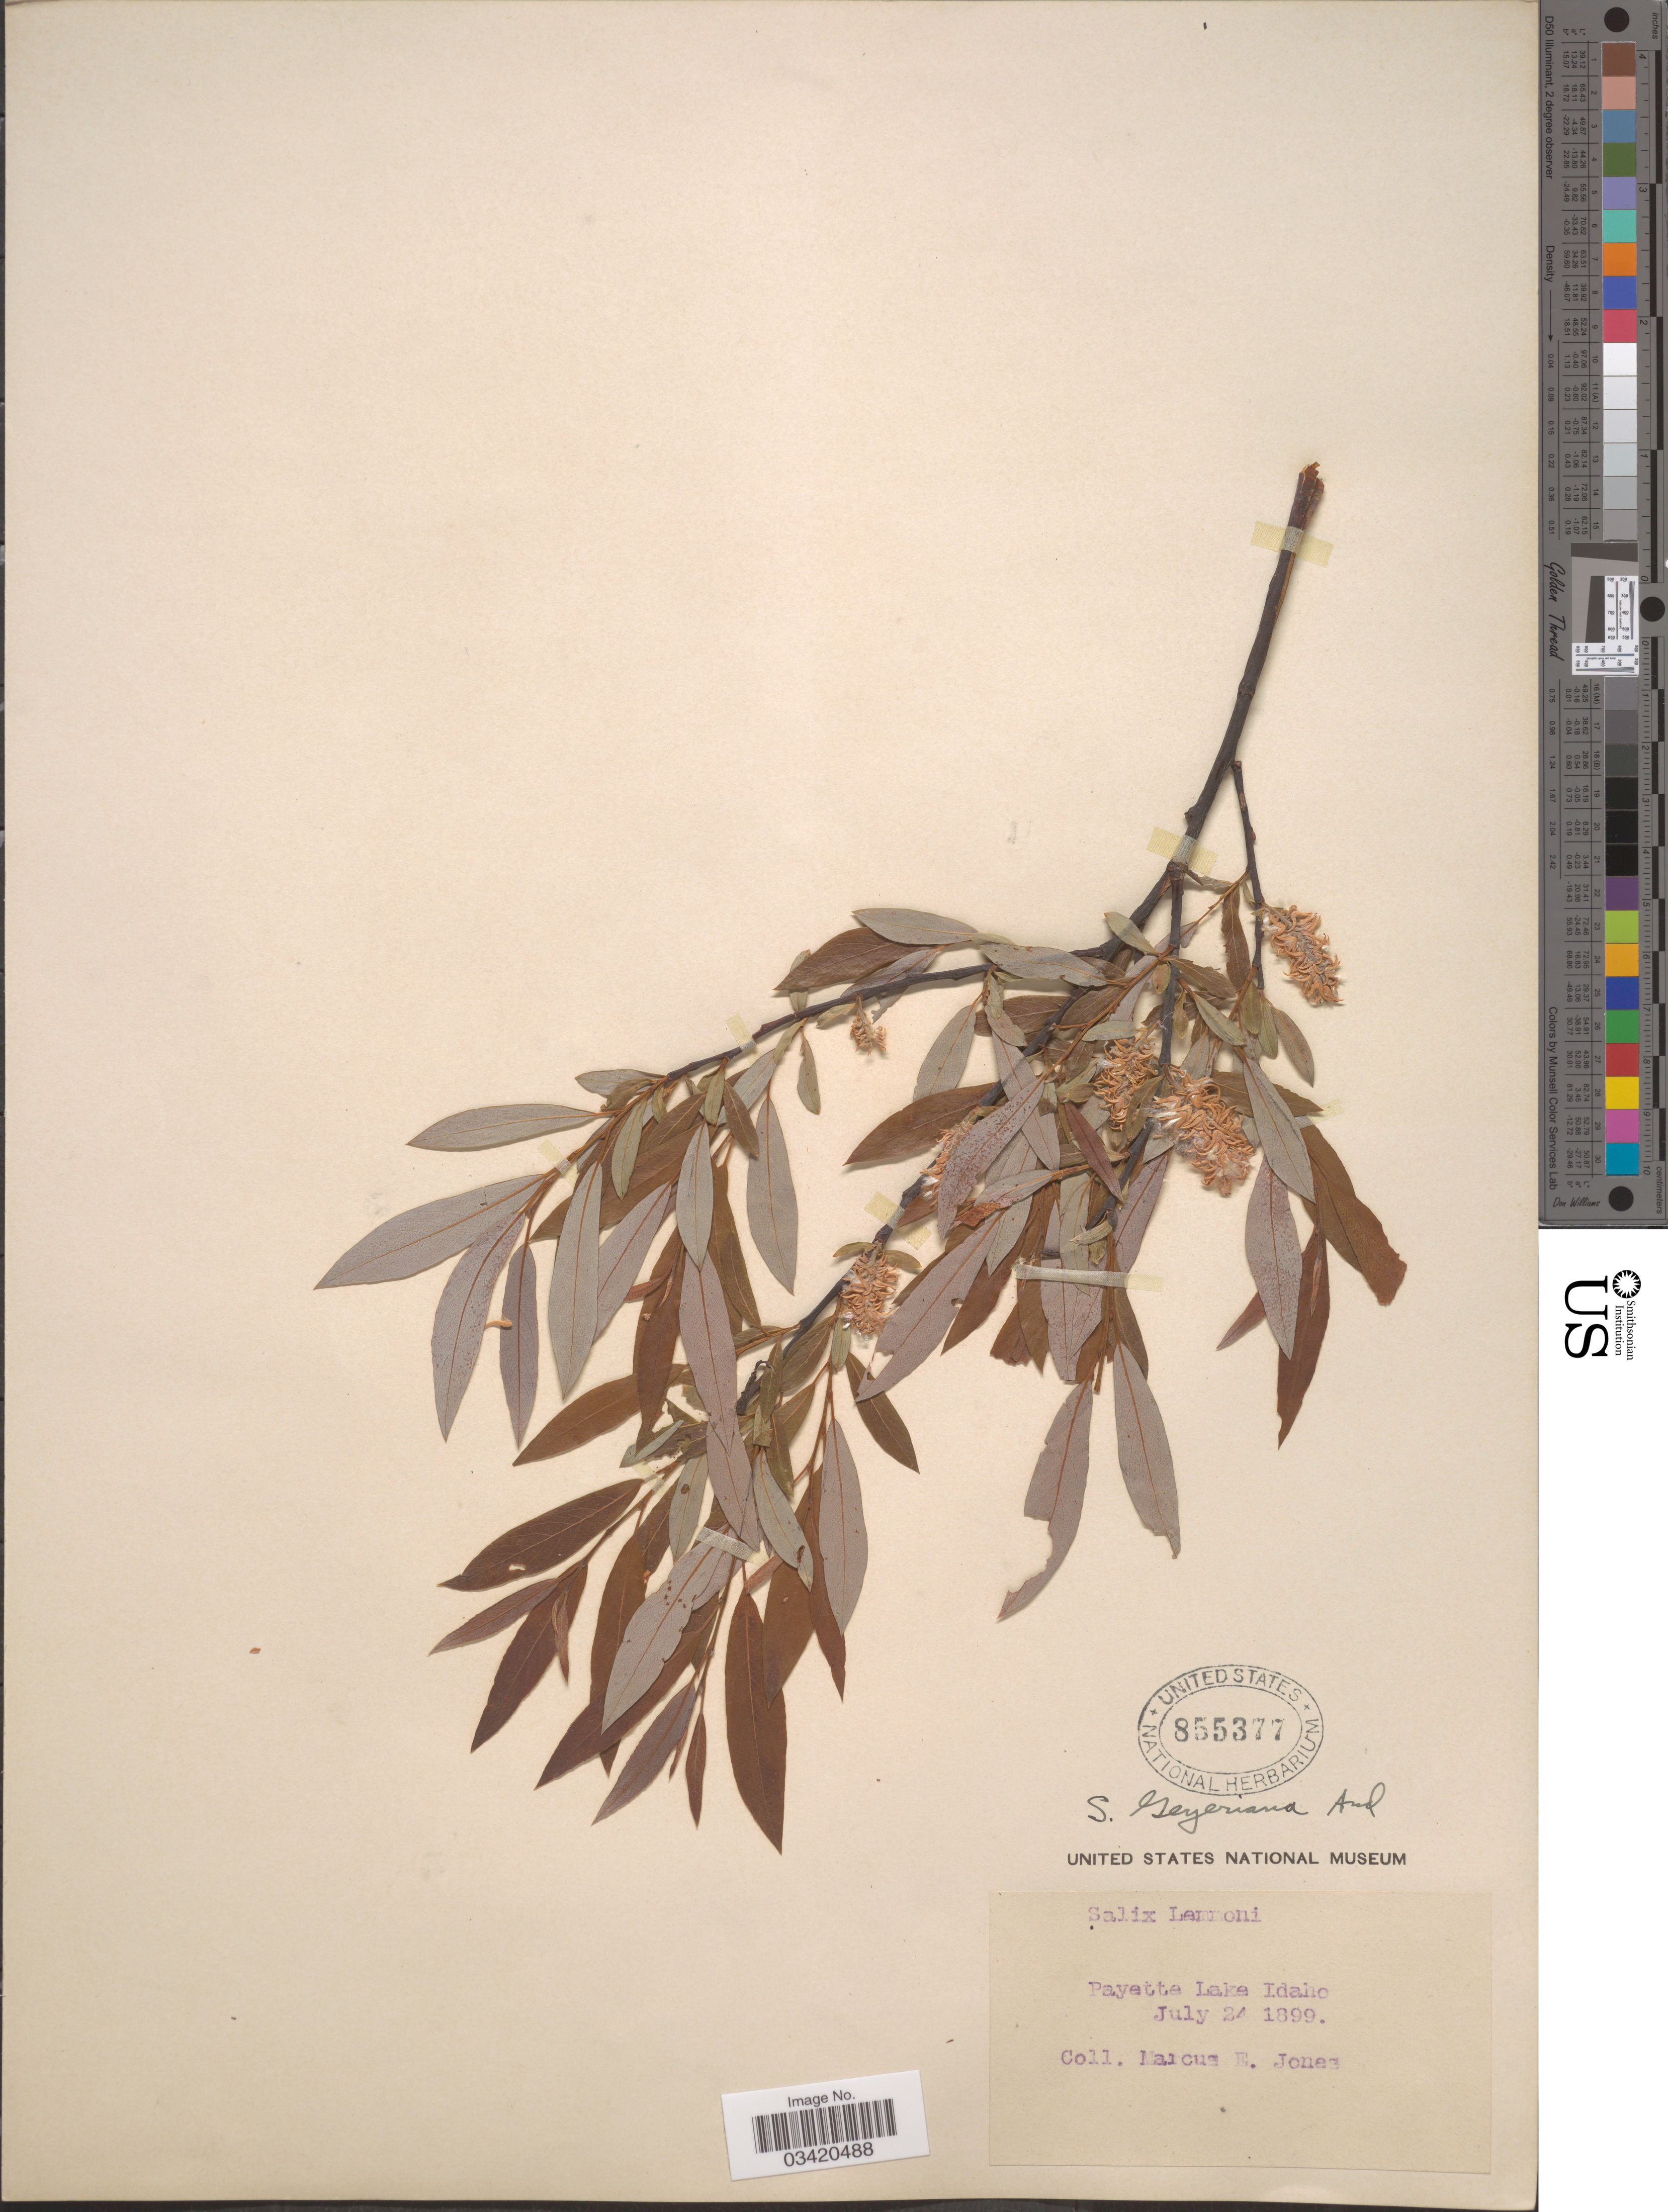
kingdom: Plantae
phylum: Tracheophyta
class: Magnoliopsida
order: Malpighiales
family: Salicaceae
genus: Salix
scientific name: Salix geyeriana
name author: Andersson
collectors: M. E. Jones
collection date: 1899-07-24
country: United States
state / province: Idaho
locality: Payette Lake.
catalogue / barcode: US 855377